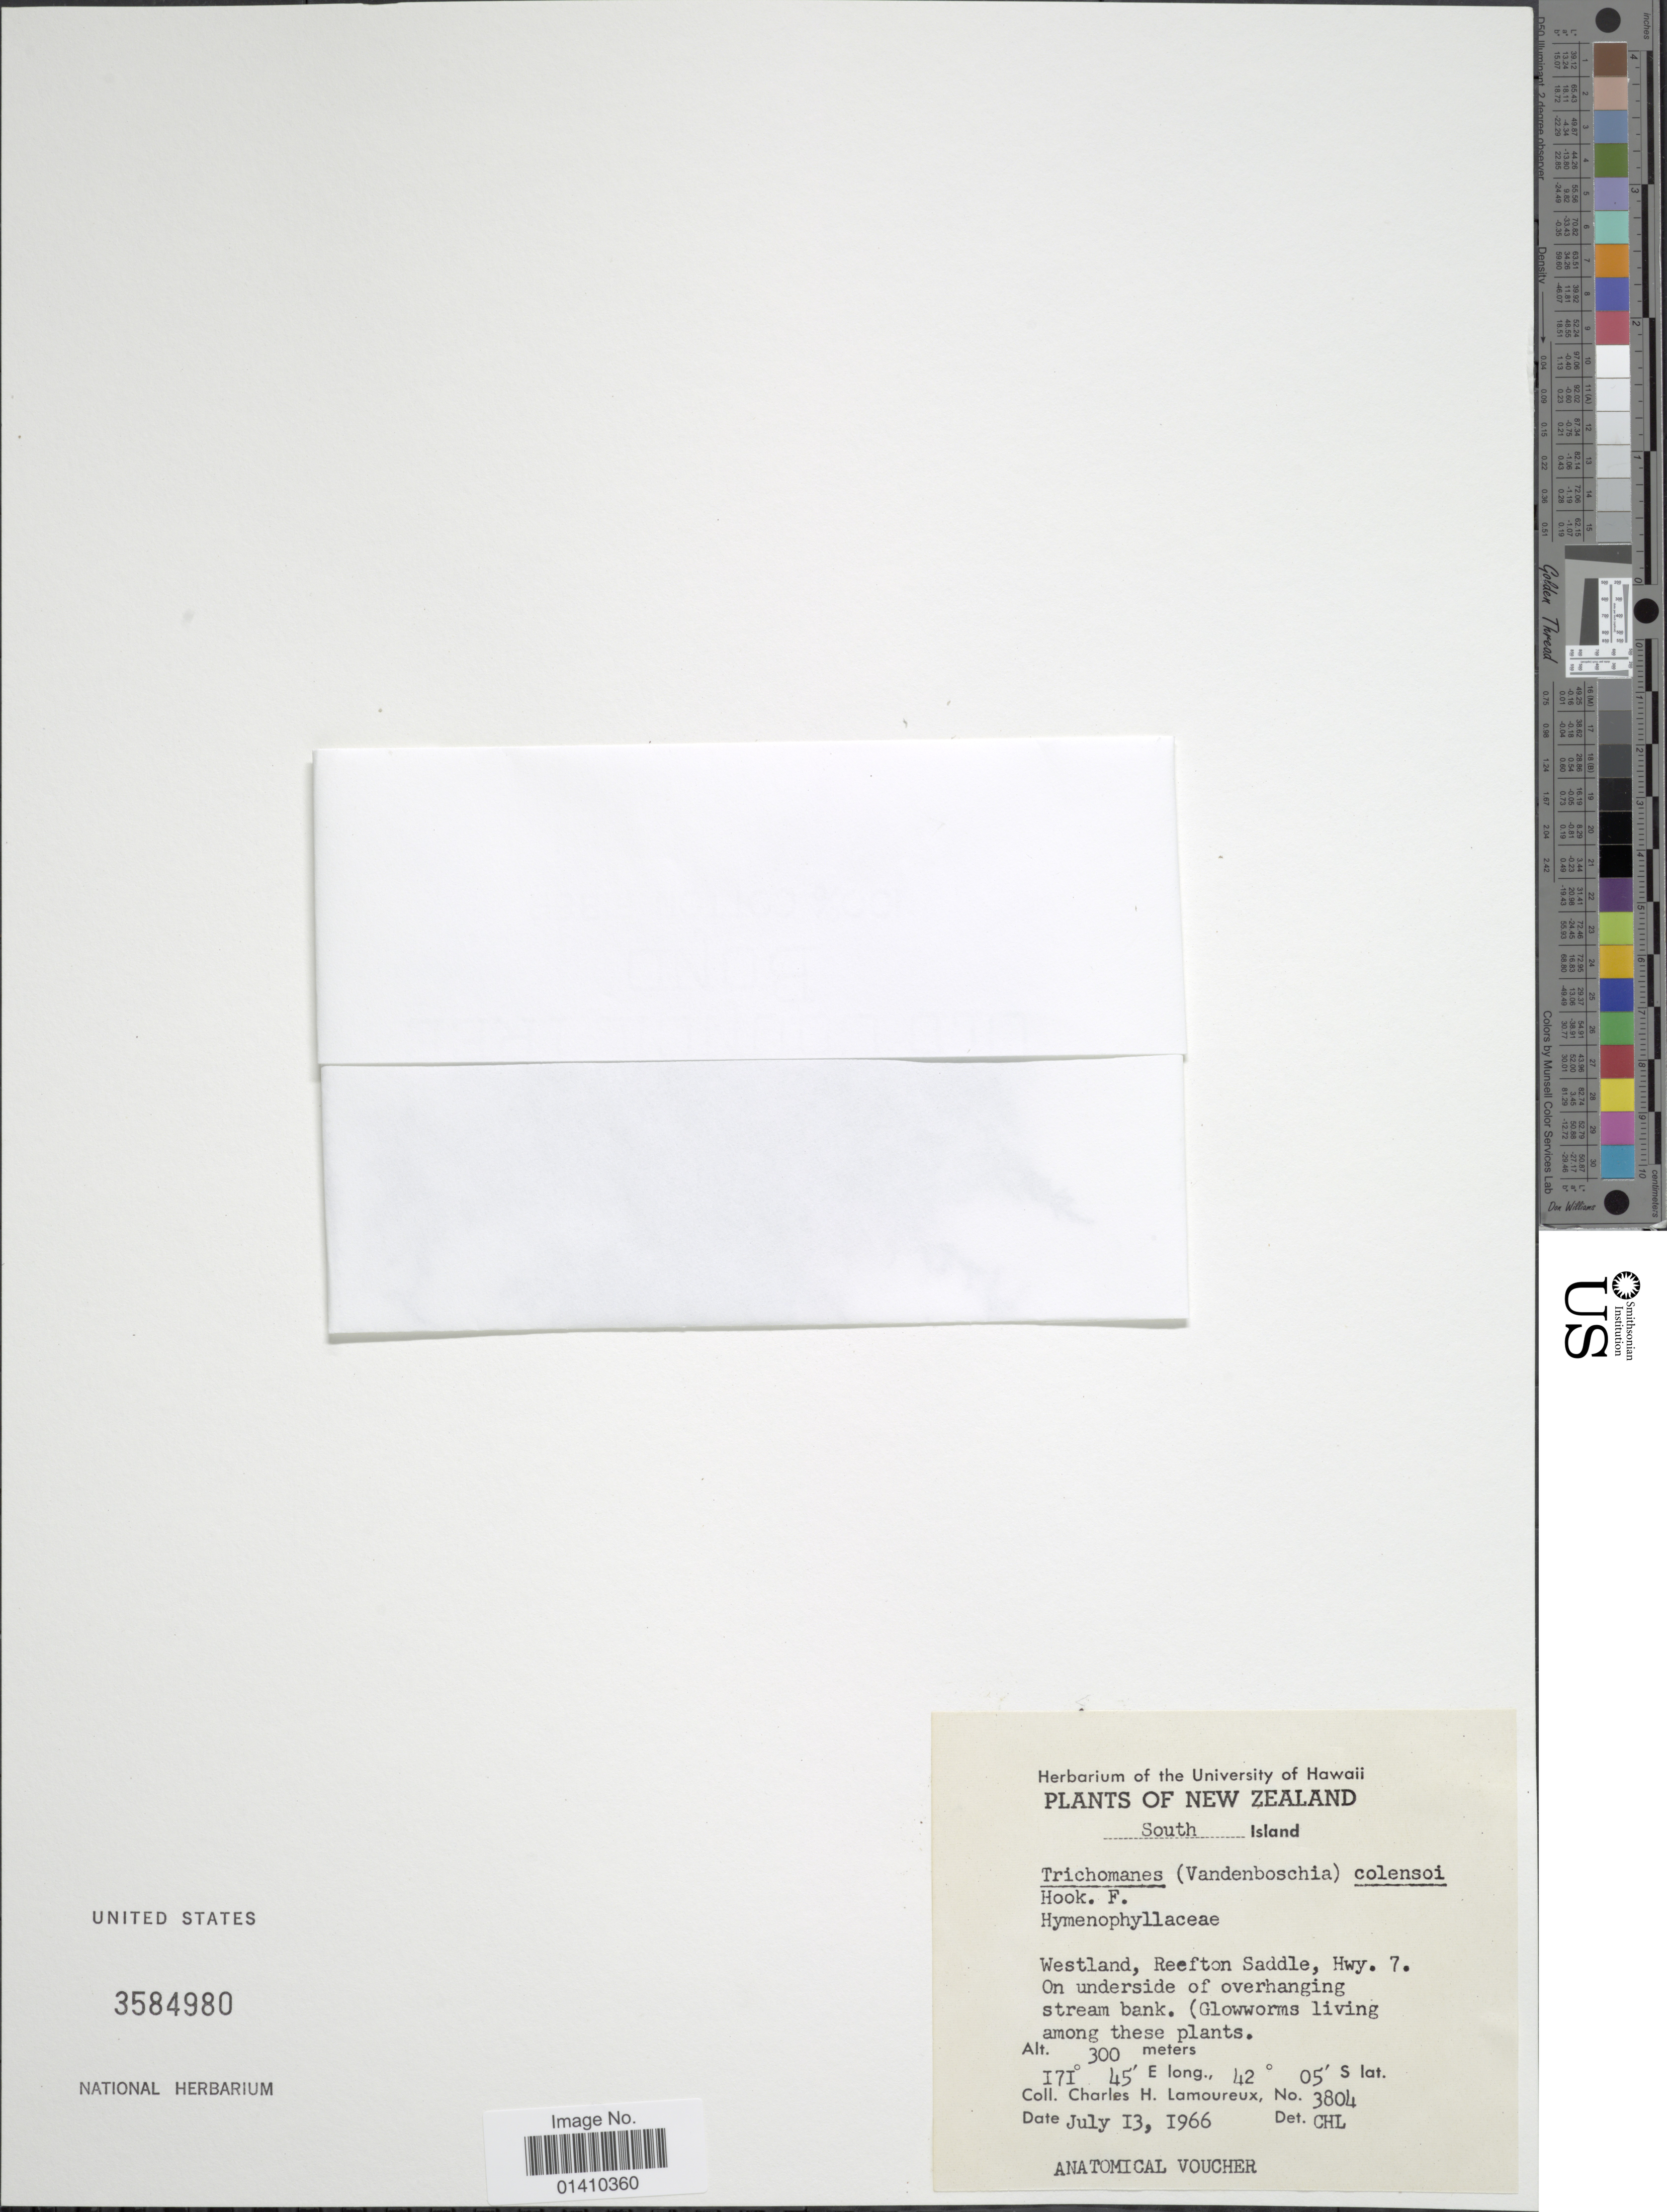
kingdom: Plantae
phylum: Tracheophyta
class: Polypodiopsida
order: Hymenophyllales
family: Hymenophyllaceae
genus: Polyphlebium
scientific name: Polyphlebium colensoi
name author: (Hook. f.) Ebihara & K. Iwats.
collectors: C. H. Lamoureux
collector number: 3804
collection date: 1966-07-13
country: New Zealand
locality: South Island. Westland, Reefton Saddle, Hwy. 7. On underside of overhanging stream Bank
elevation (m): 300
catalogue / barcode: US 3584980